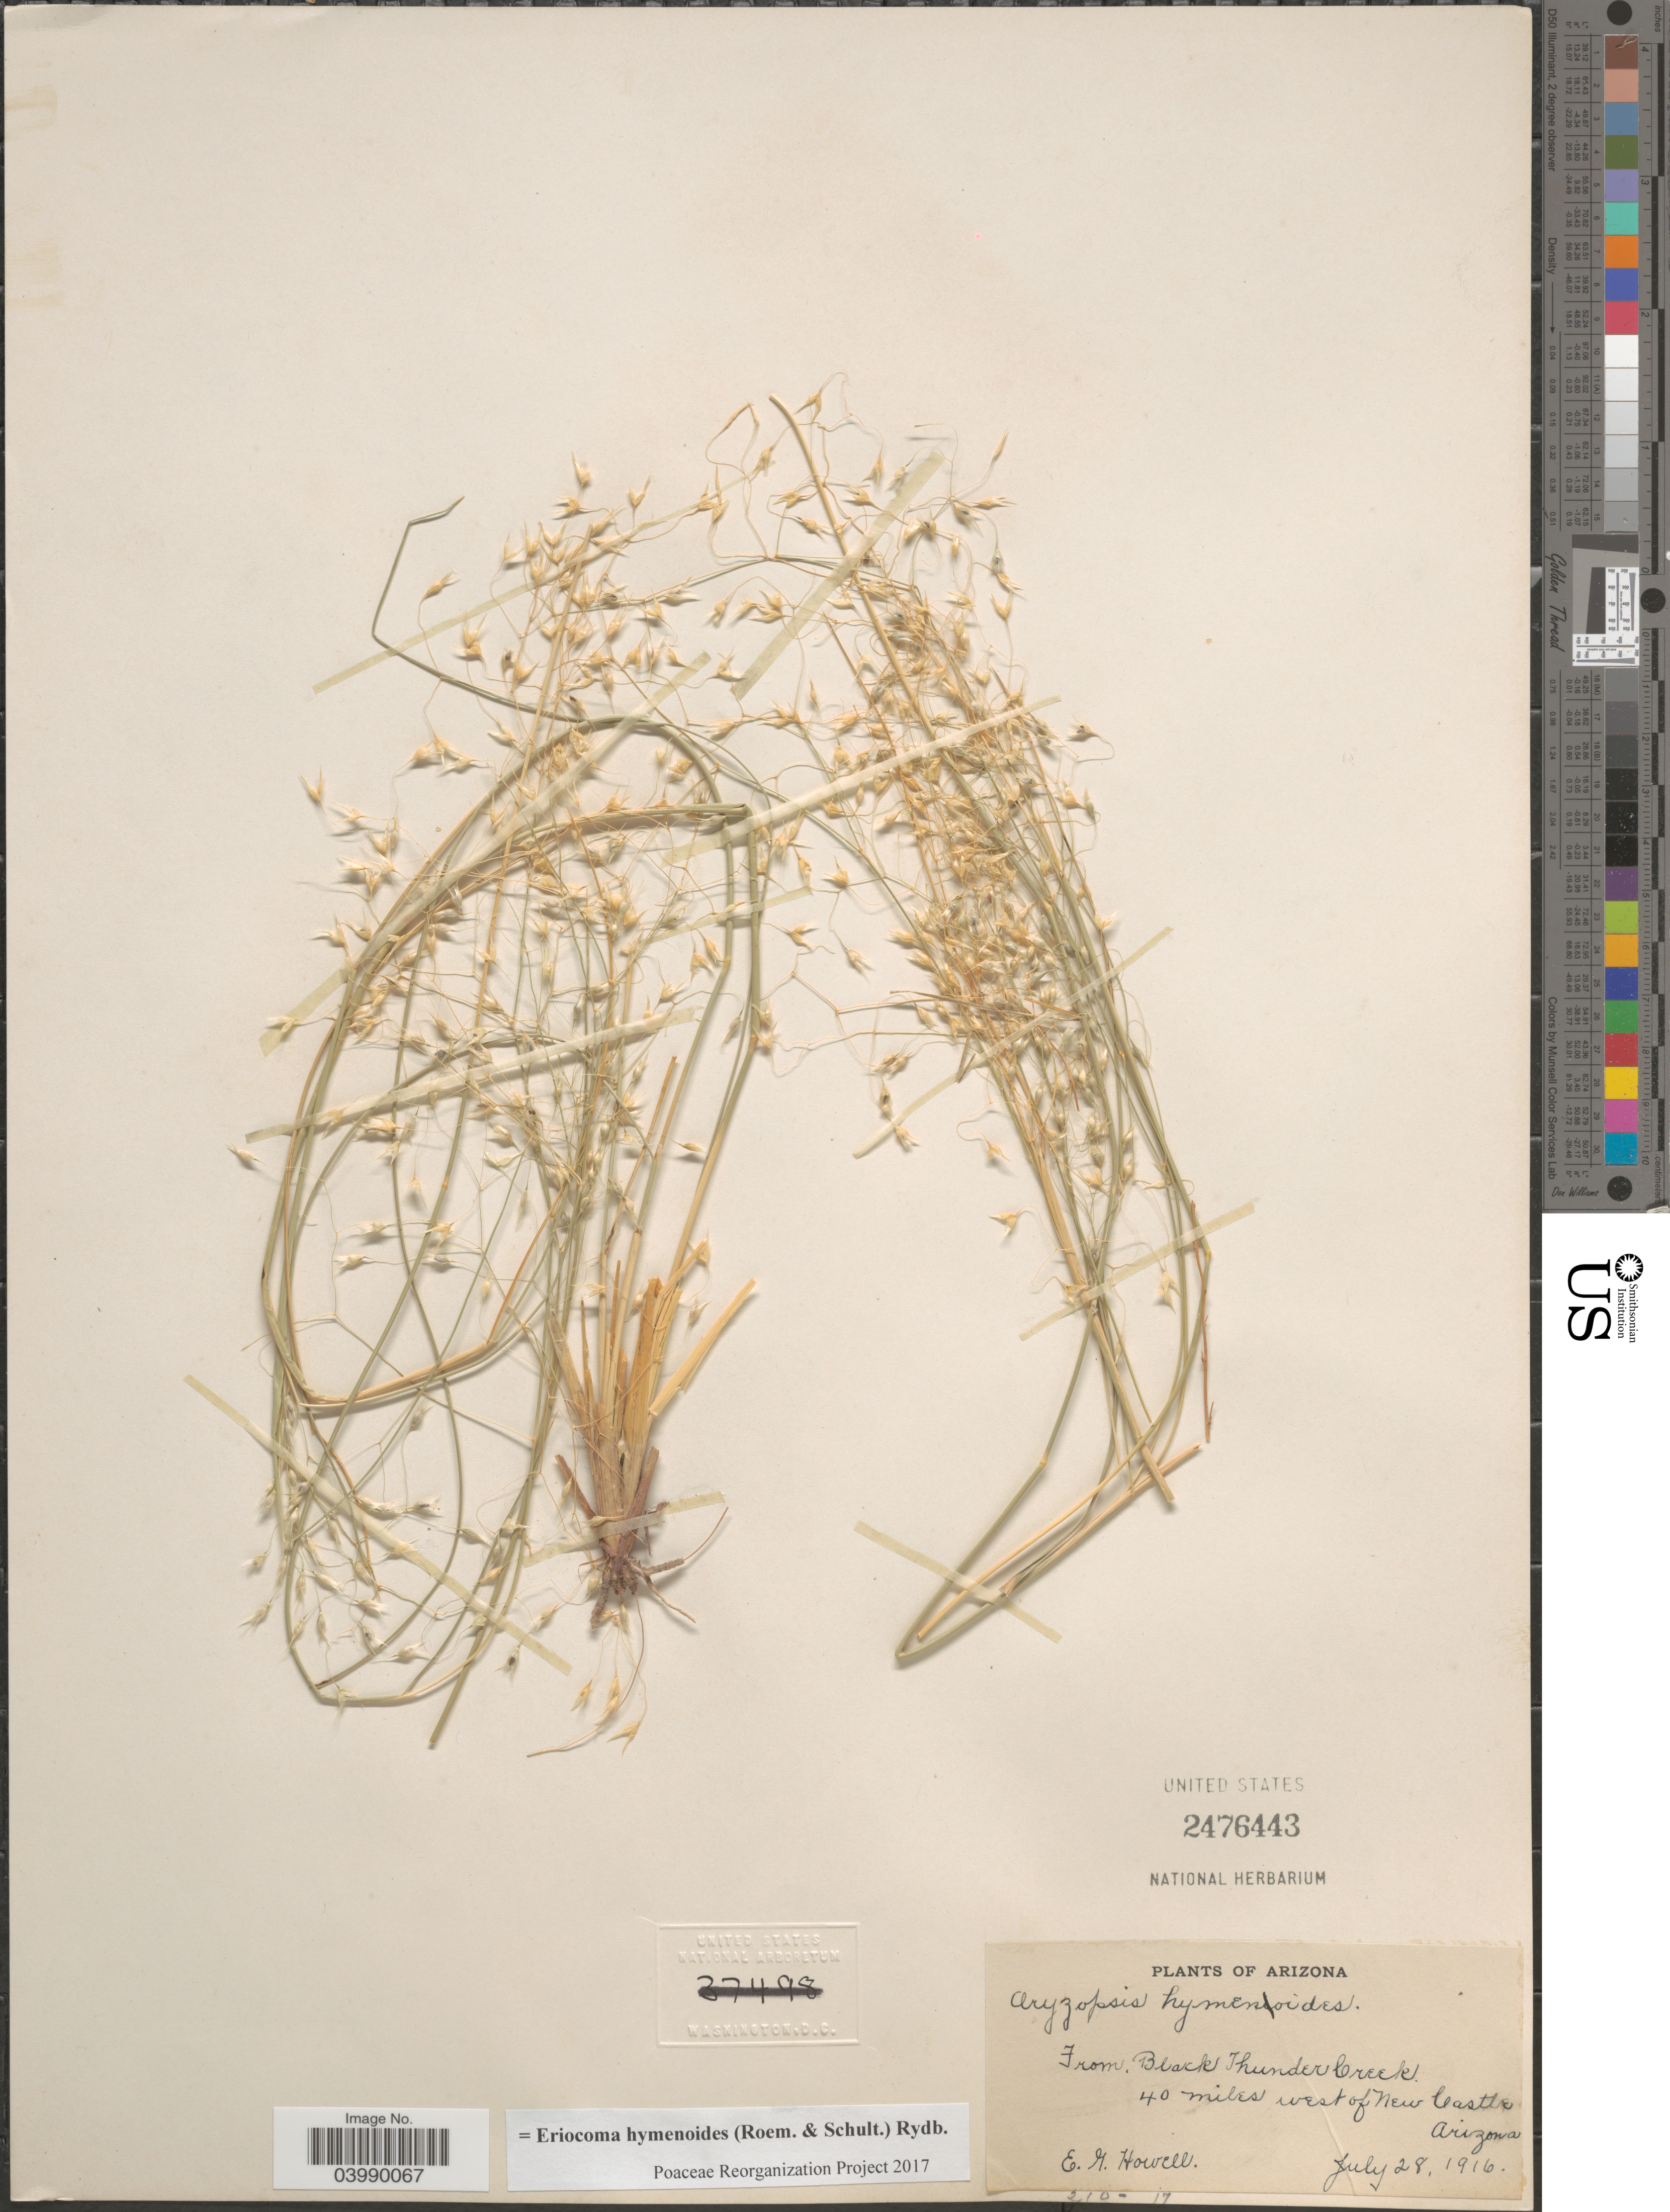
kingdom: Plantae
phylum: Tracheophyta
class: Liliopsida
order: Poales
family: Poaceae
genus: Eriocoma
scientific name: Eriocoma hymenoides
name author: (Roem. & Schult.) Rydb.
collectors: E. Howell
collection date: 1916-07-28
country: United States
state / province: Arizona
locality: From Black Thunder Creek. 40 miles west of New Castle.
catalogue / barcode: US 2476443